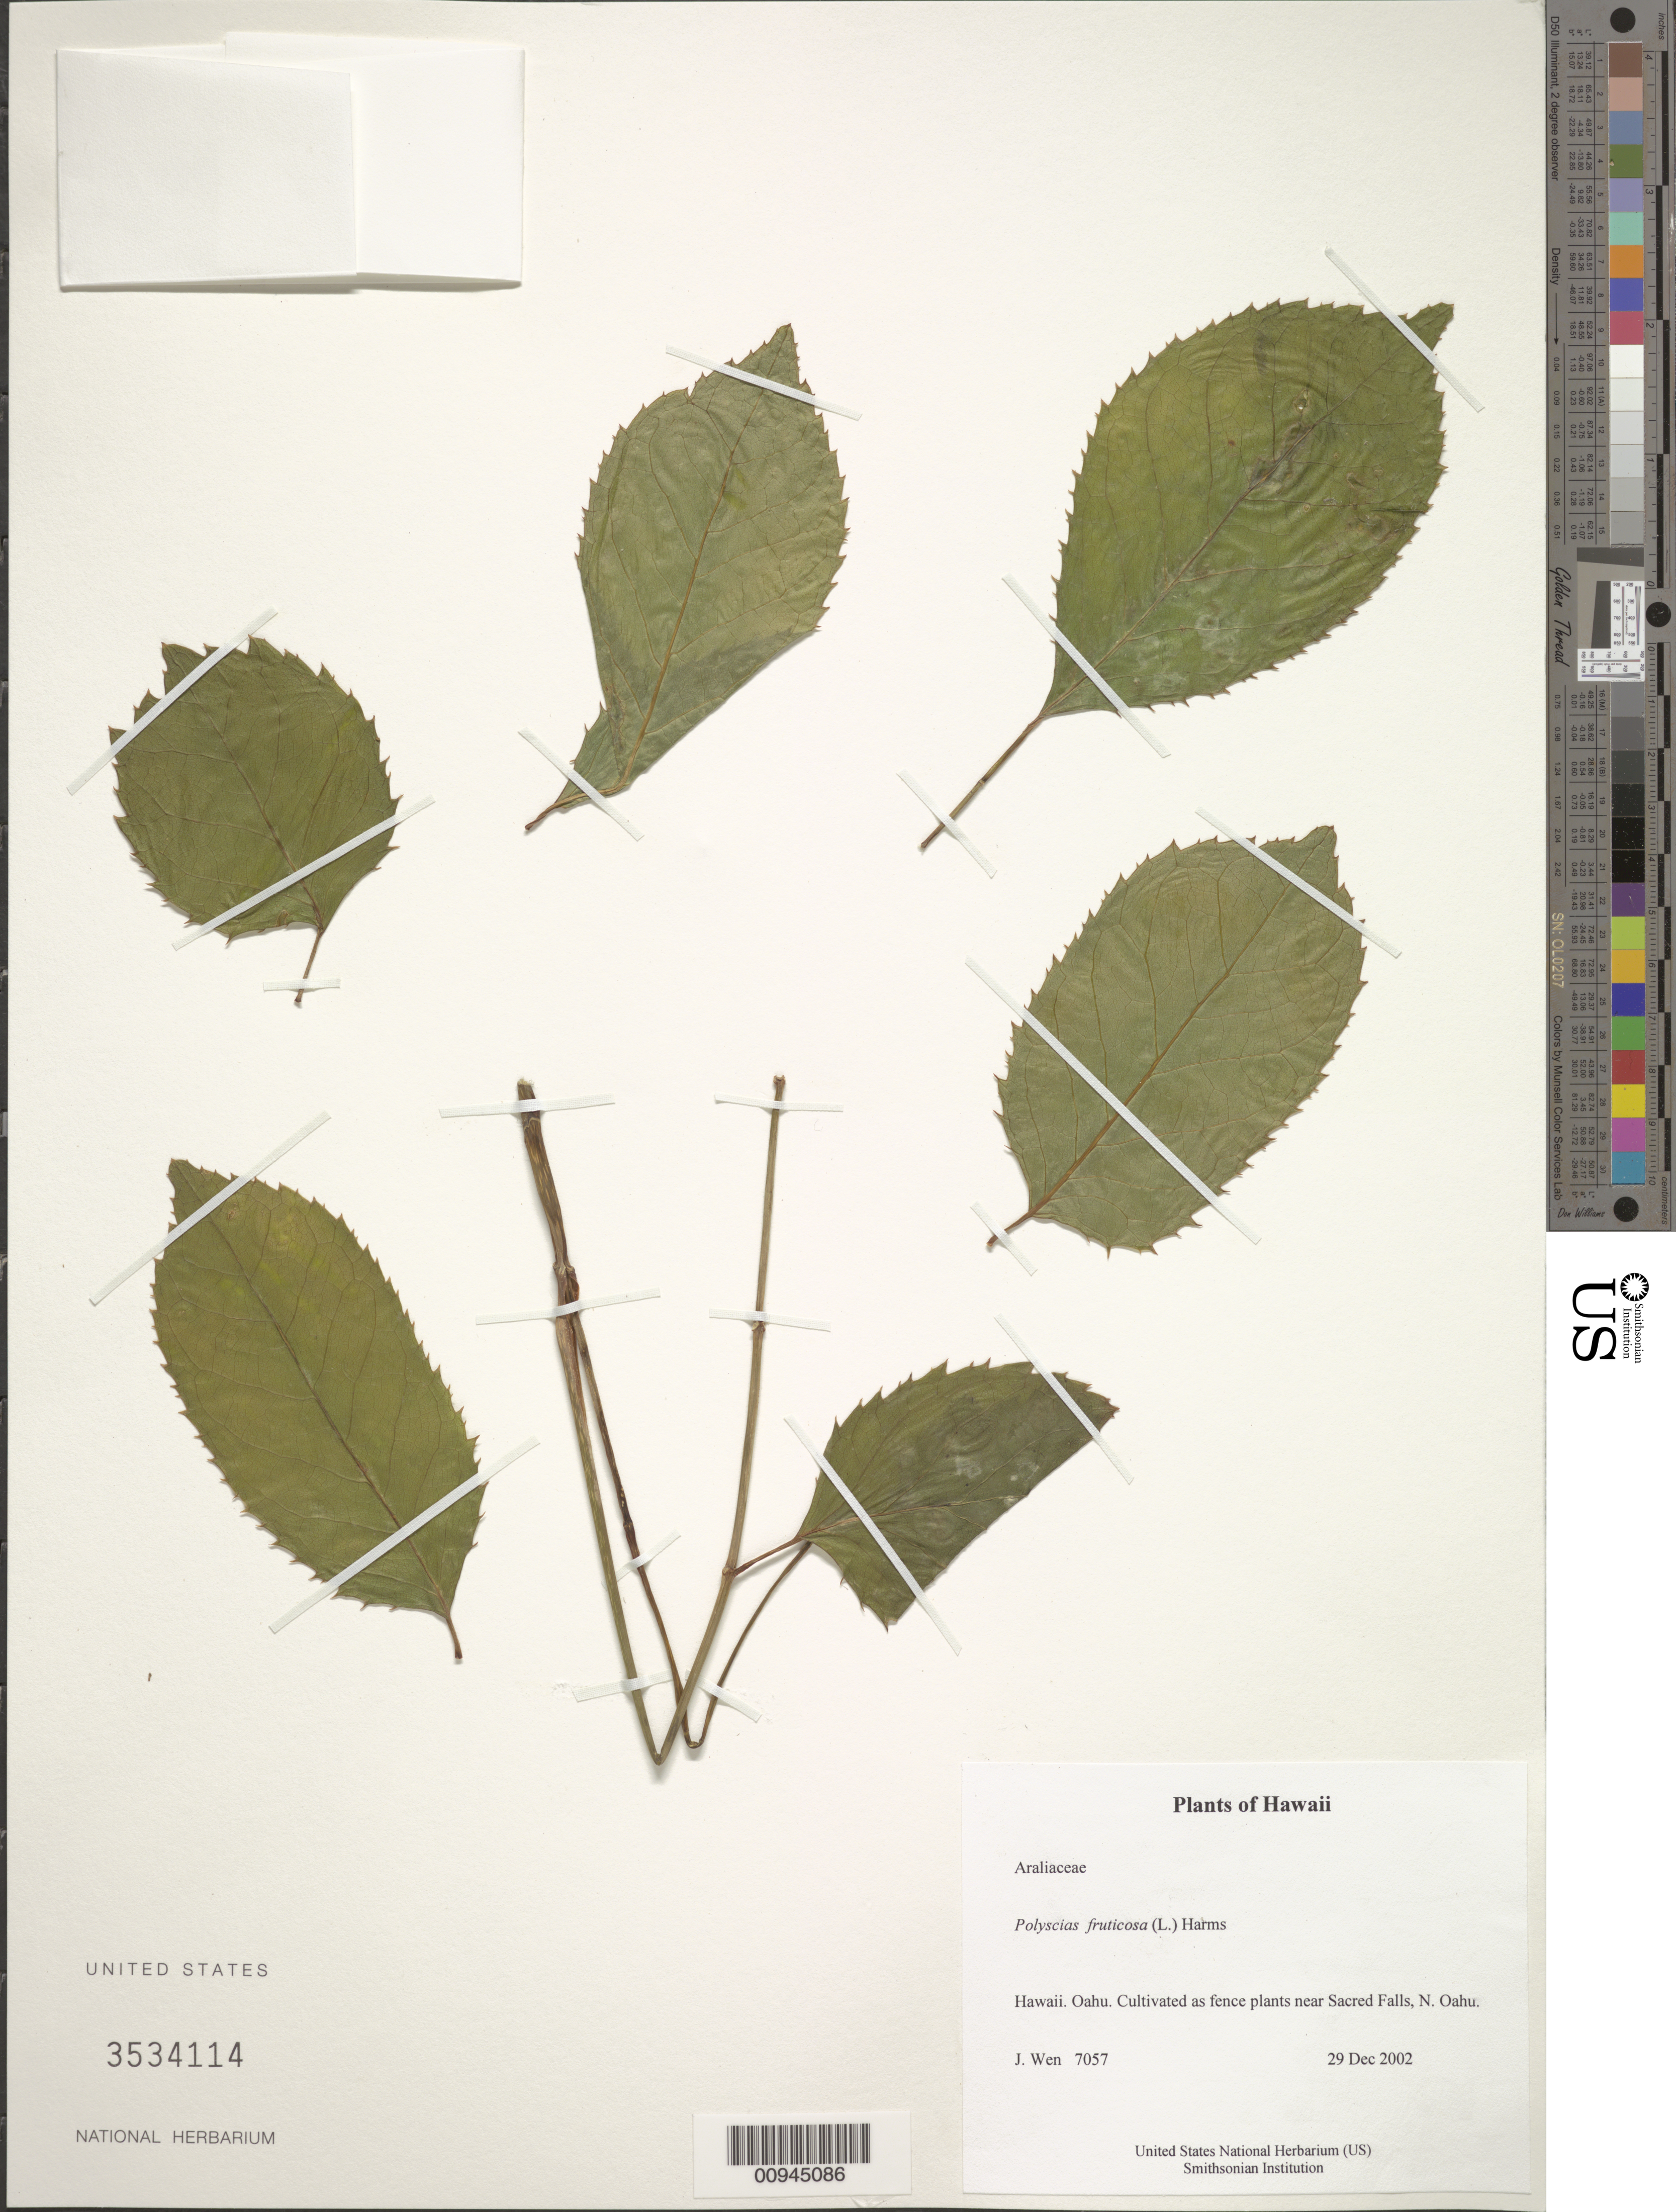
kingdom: Plantae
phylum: Tracheophyta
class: Magnoliopsida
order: Apiales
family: Araliaceae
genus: Polyscias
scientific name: Polyscias fruticosa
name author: (L.) Harms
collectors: J. Wen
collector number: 7057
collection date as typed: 29 Dec 2002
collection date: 2002-12-29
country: United States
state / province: Hawaii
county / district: Honolulu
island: Oahu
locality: Oahu. Cultivated as fence plants near Sacred Falls, N. Oahu.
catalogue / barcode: US 3534114